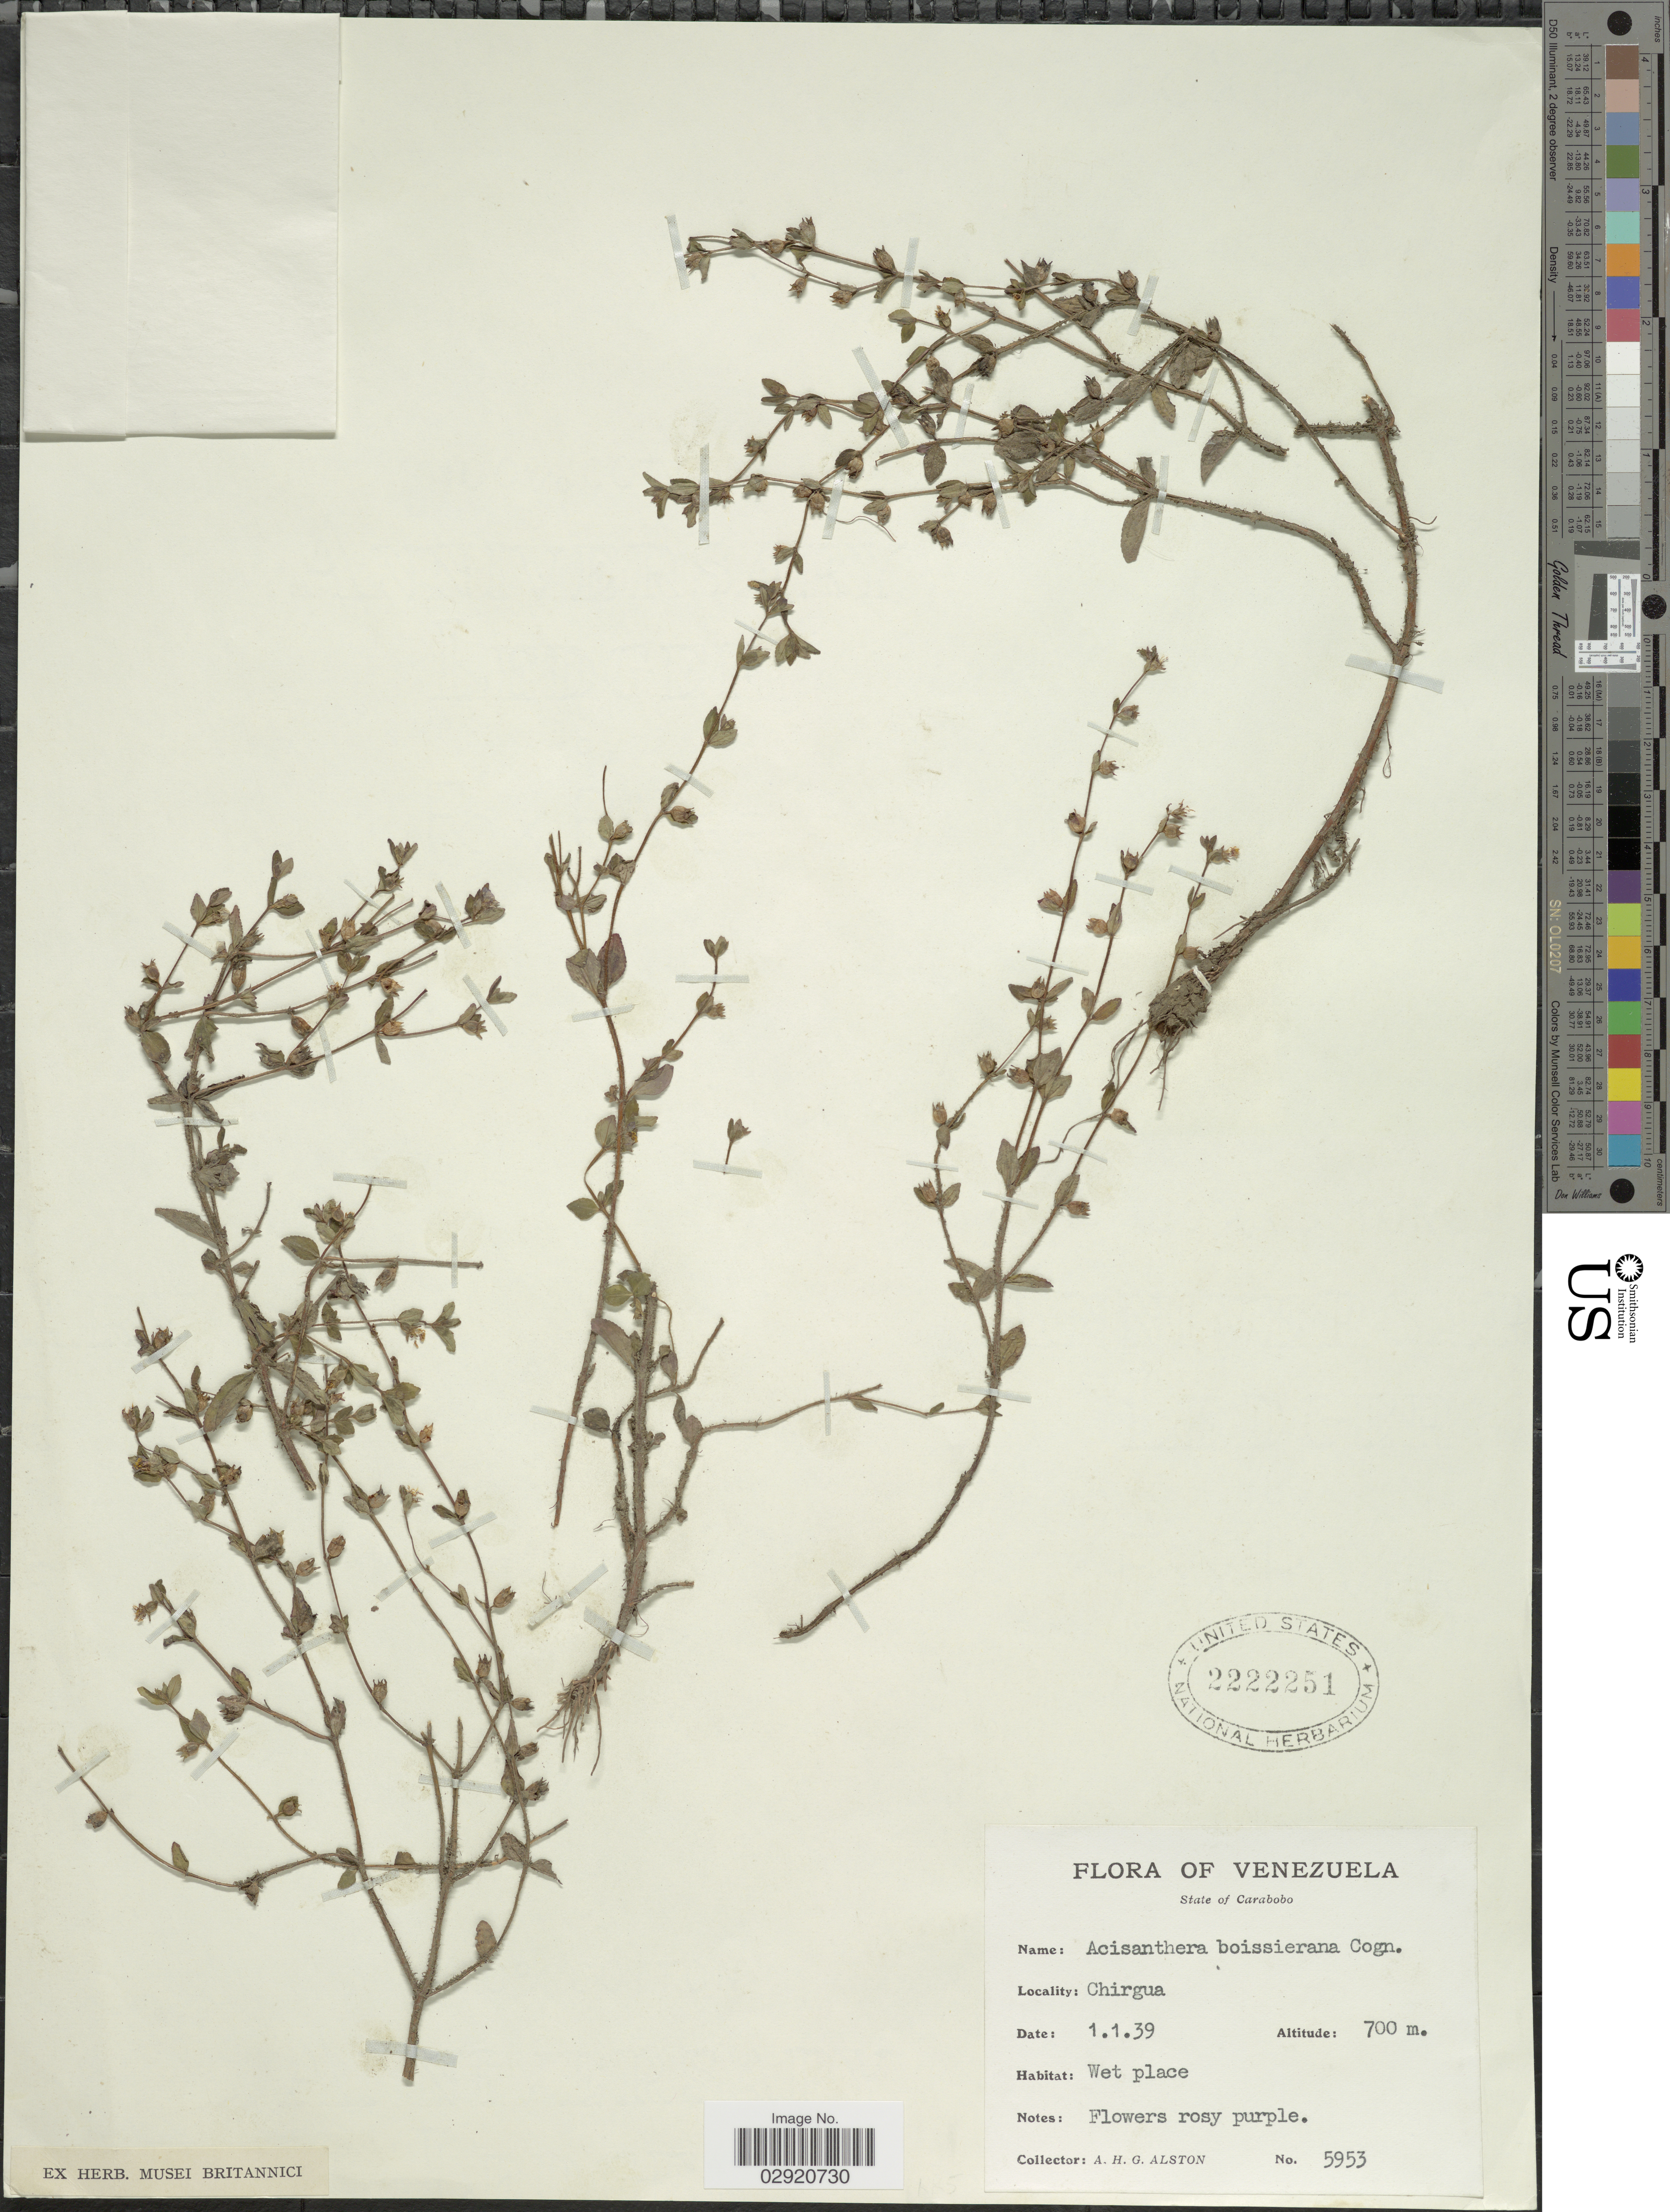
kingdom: Plantae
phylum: Tracheophyta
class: Magnoliopsida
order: Myrtales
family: Melastomataceae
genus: Dicrananthera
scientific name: Dicrananthera hedyotidea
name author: C. Presl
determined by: Nunes da Silva, Diego, (RB), Jardim Botanico do Rio de Janeiro - Herbario (BRAZIL)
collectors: A. H. Alston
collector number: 5953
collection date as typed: Transcribed d/m/y: 1/1/39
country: Venezuela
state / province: Carabobo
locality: Chirgua.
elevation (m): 700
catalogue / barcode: US 2222251